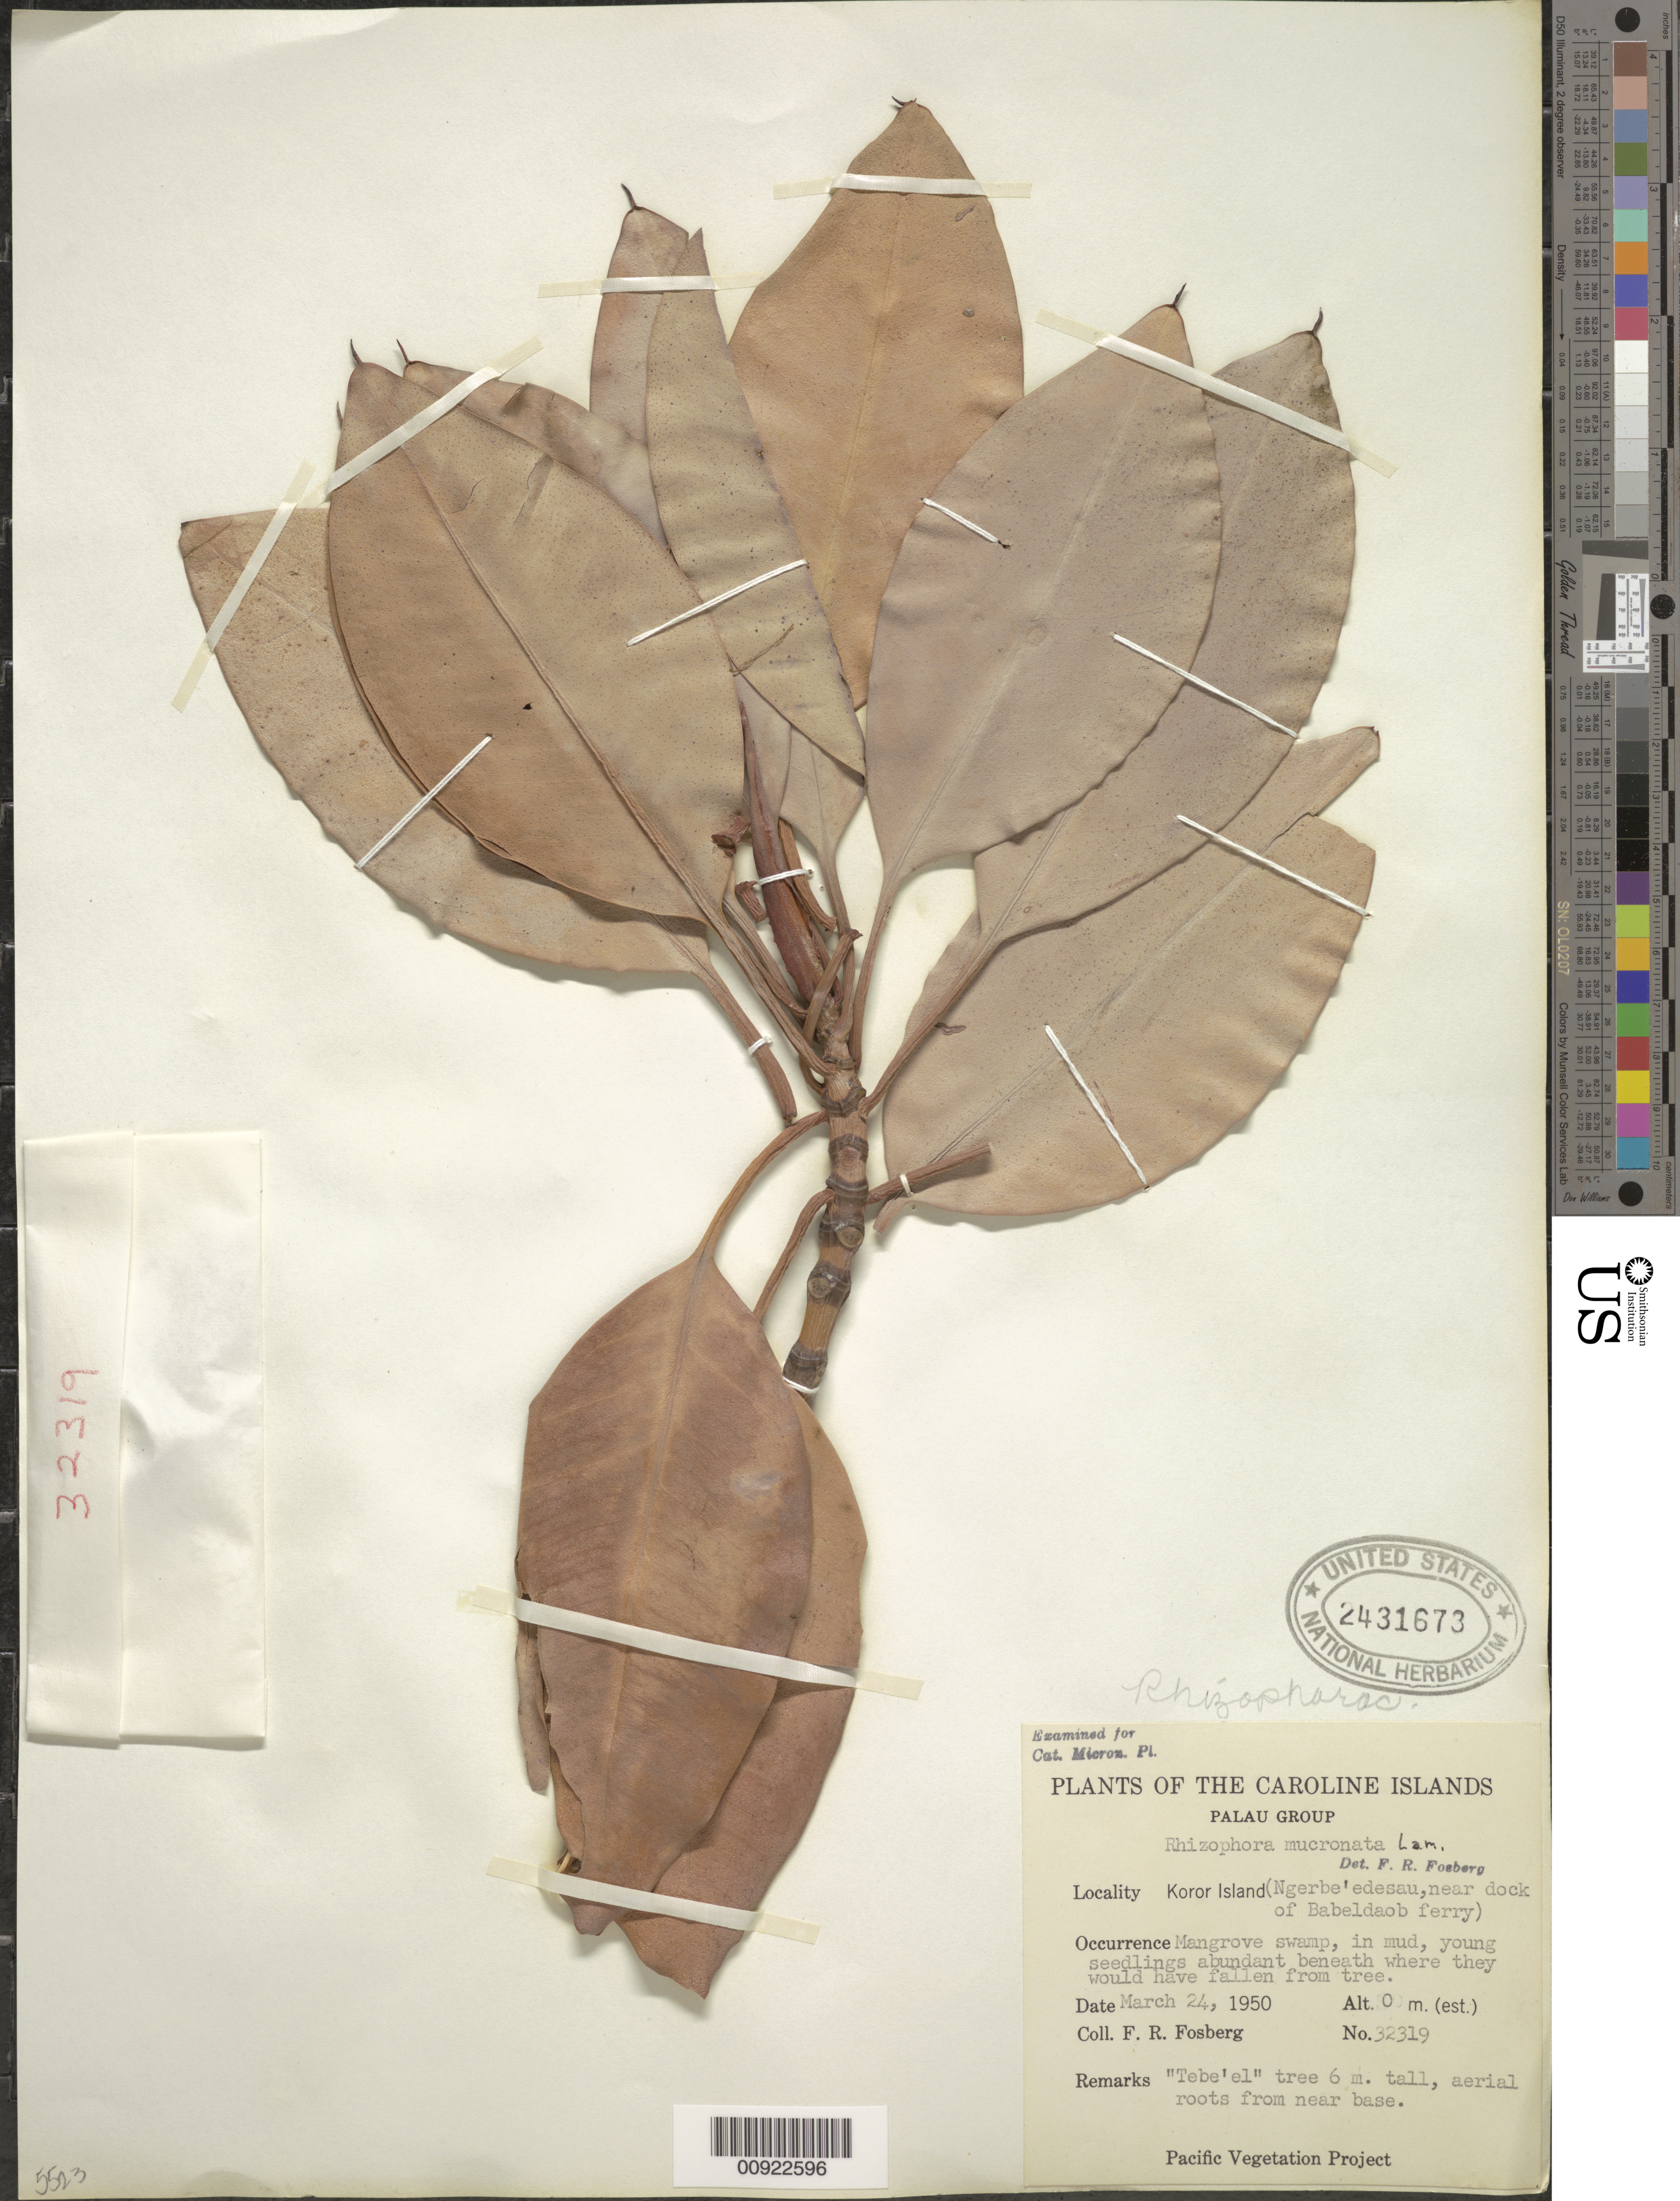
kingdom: Plantae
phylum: Tracheophyta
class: Magnoliopsida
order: Malpighiales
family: Rhizophoraceae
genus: Rhizophora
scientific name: Rhizophora mucronata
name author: Lam.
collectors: F. R. Fosberg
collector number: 32319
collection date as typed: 24 Mar 1950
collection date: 1950-03-24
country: Palau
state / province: Koror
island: Oreor [Koror]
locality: Ngerbe'edesau, near dock of Babeldaob ferry.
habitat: Mangrove swamp, in mud.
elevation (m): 0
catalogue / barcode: US 2431673